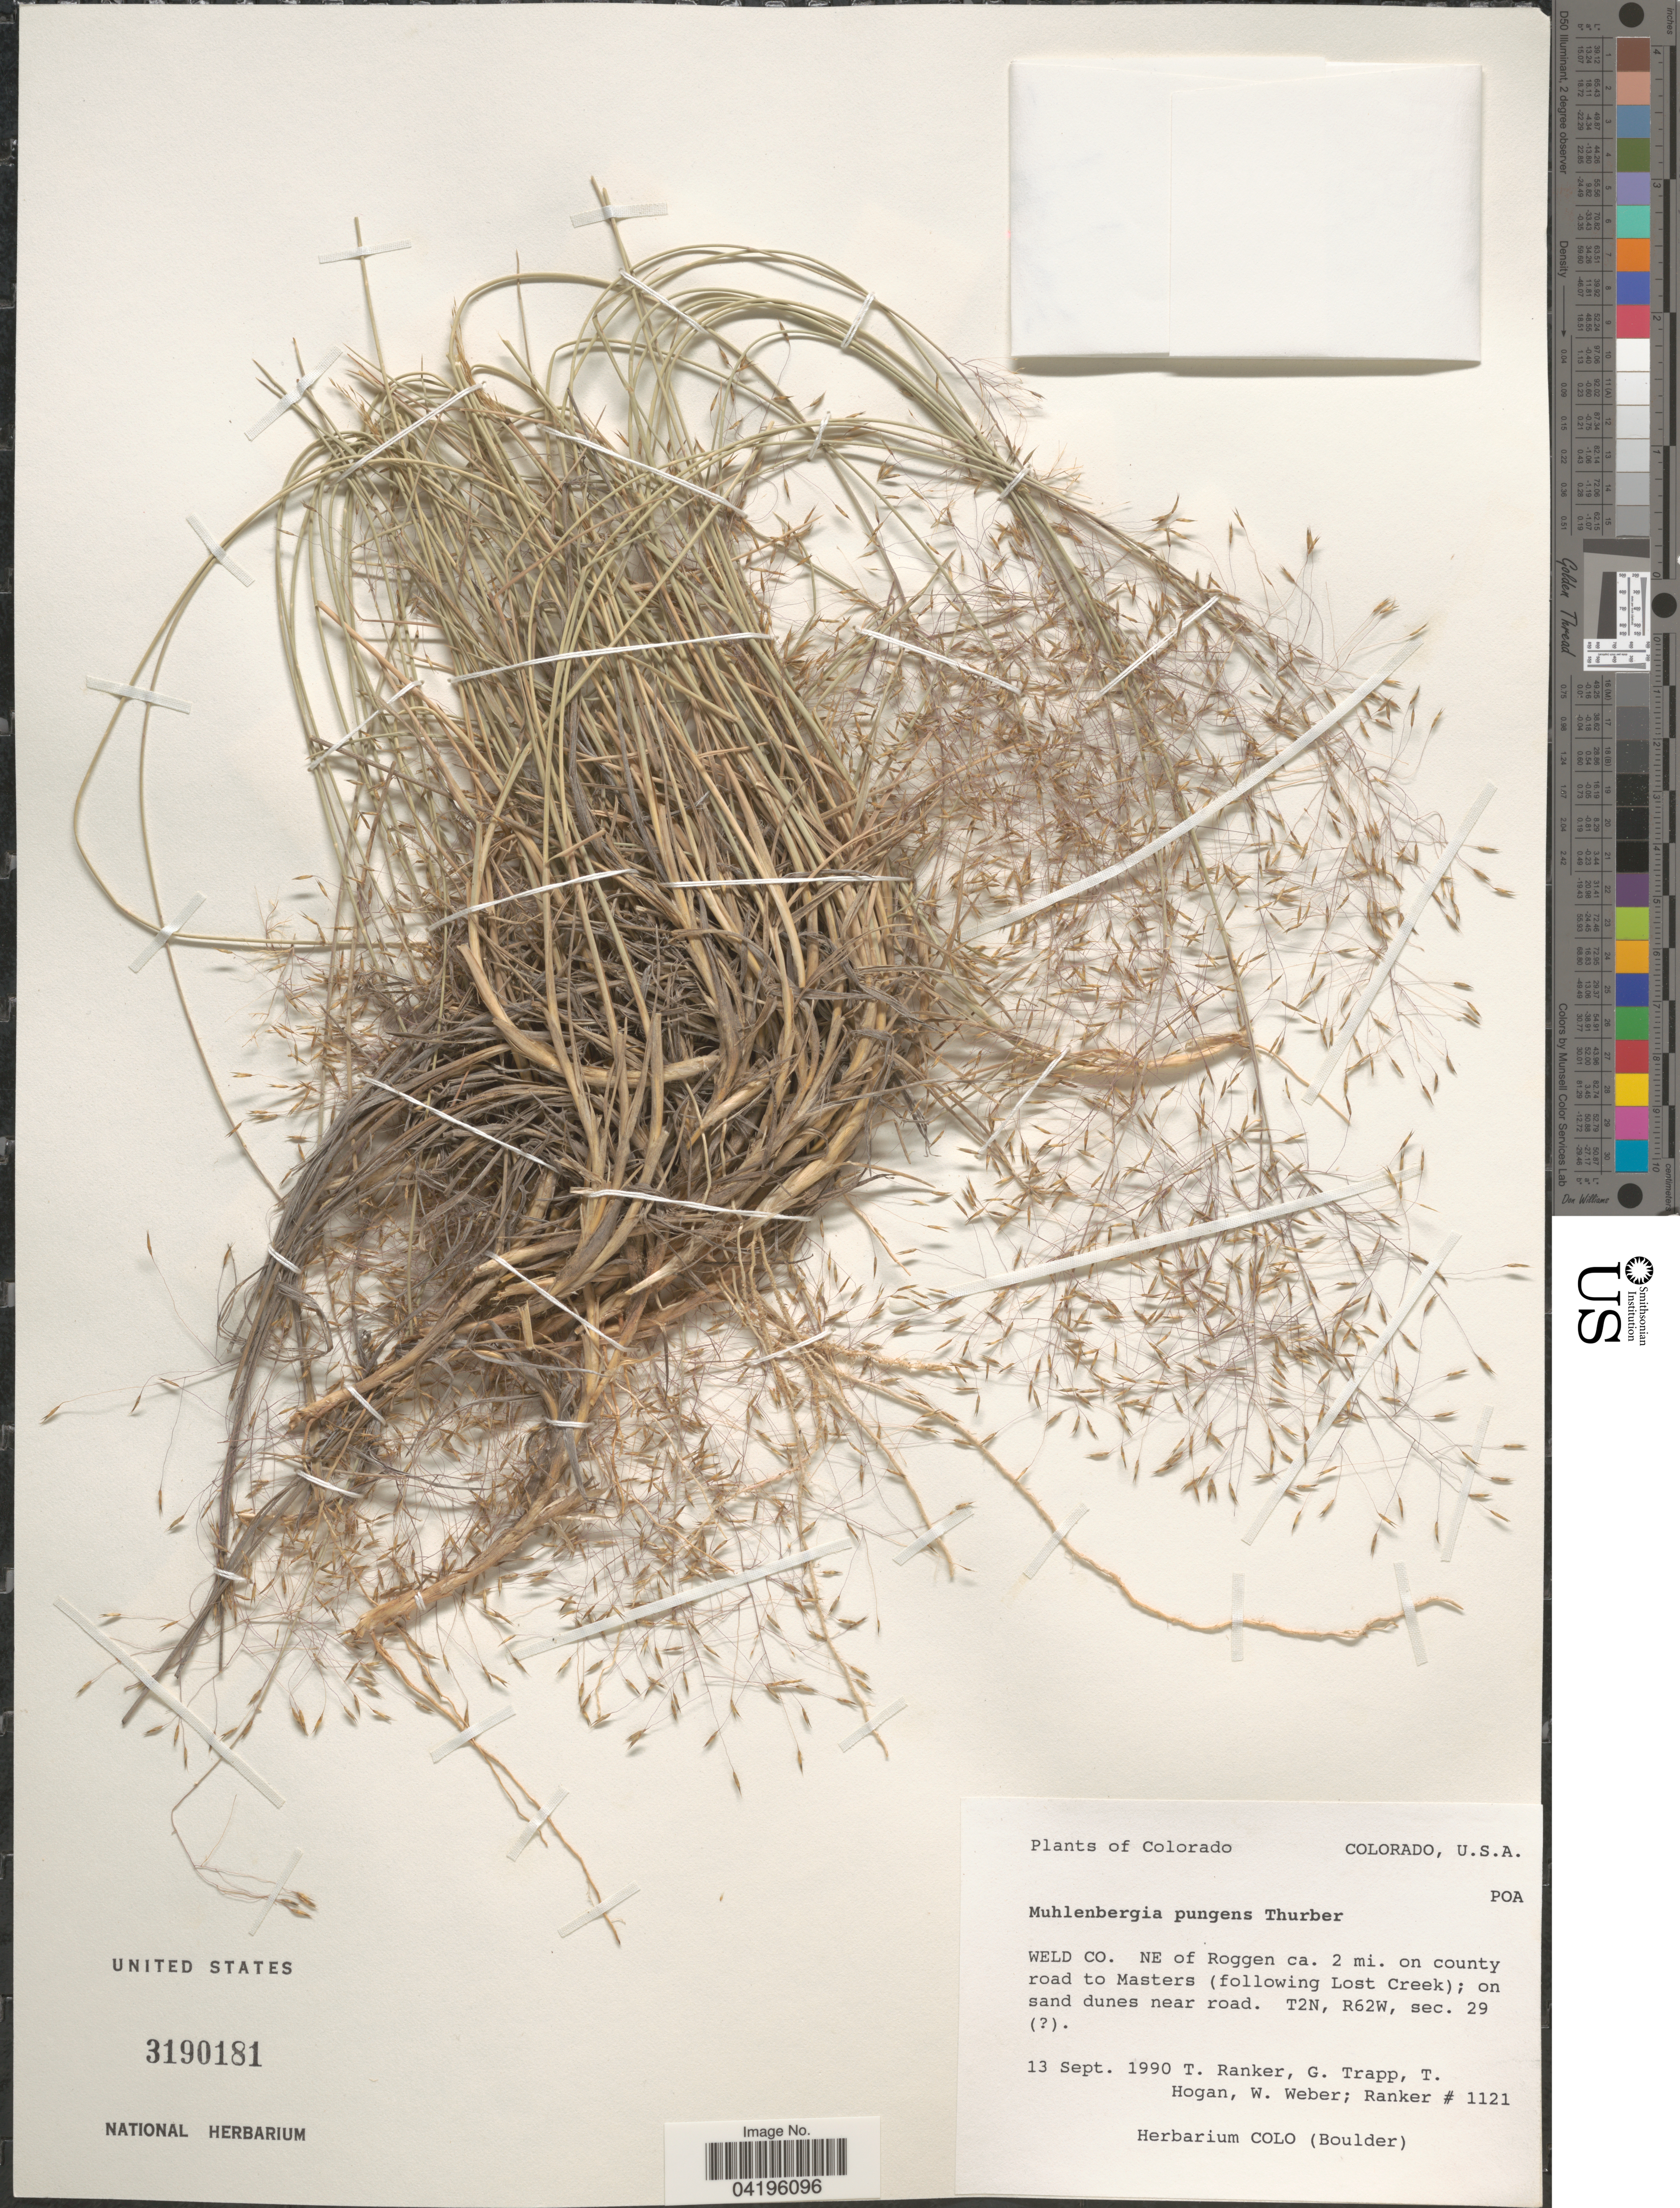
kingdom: Plantae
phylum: Tracheophyta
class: Liliopsida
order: Poales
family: Poaceae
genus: Muhlenbergia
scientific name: Muhlenbergia pungens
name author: Thurb. ex A. Gray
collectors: T. A. Ranker, G. Trapp, T. Hogan & W. Weber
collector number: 1121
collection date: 1990-09-13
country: United States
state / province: Colorado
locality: Weld Co. NE of Roggen ca. 2 mi. on county road to Masters (following Lost Creek); on sand dunes near road. T2N, R62W, sec. 29.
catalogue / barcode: US 3190181